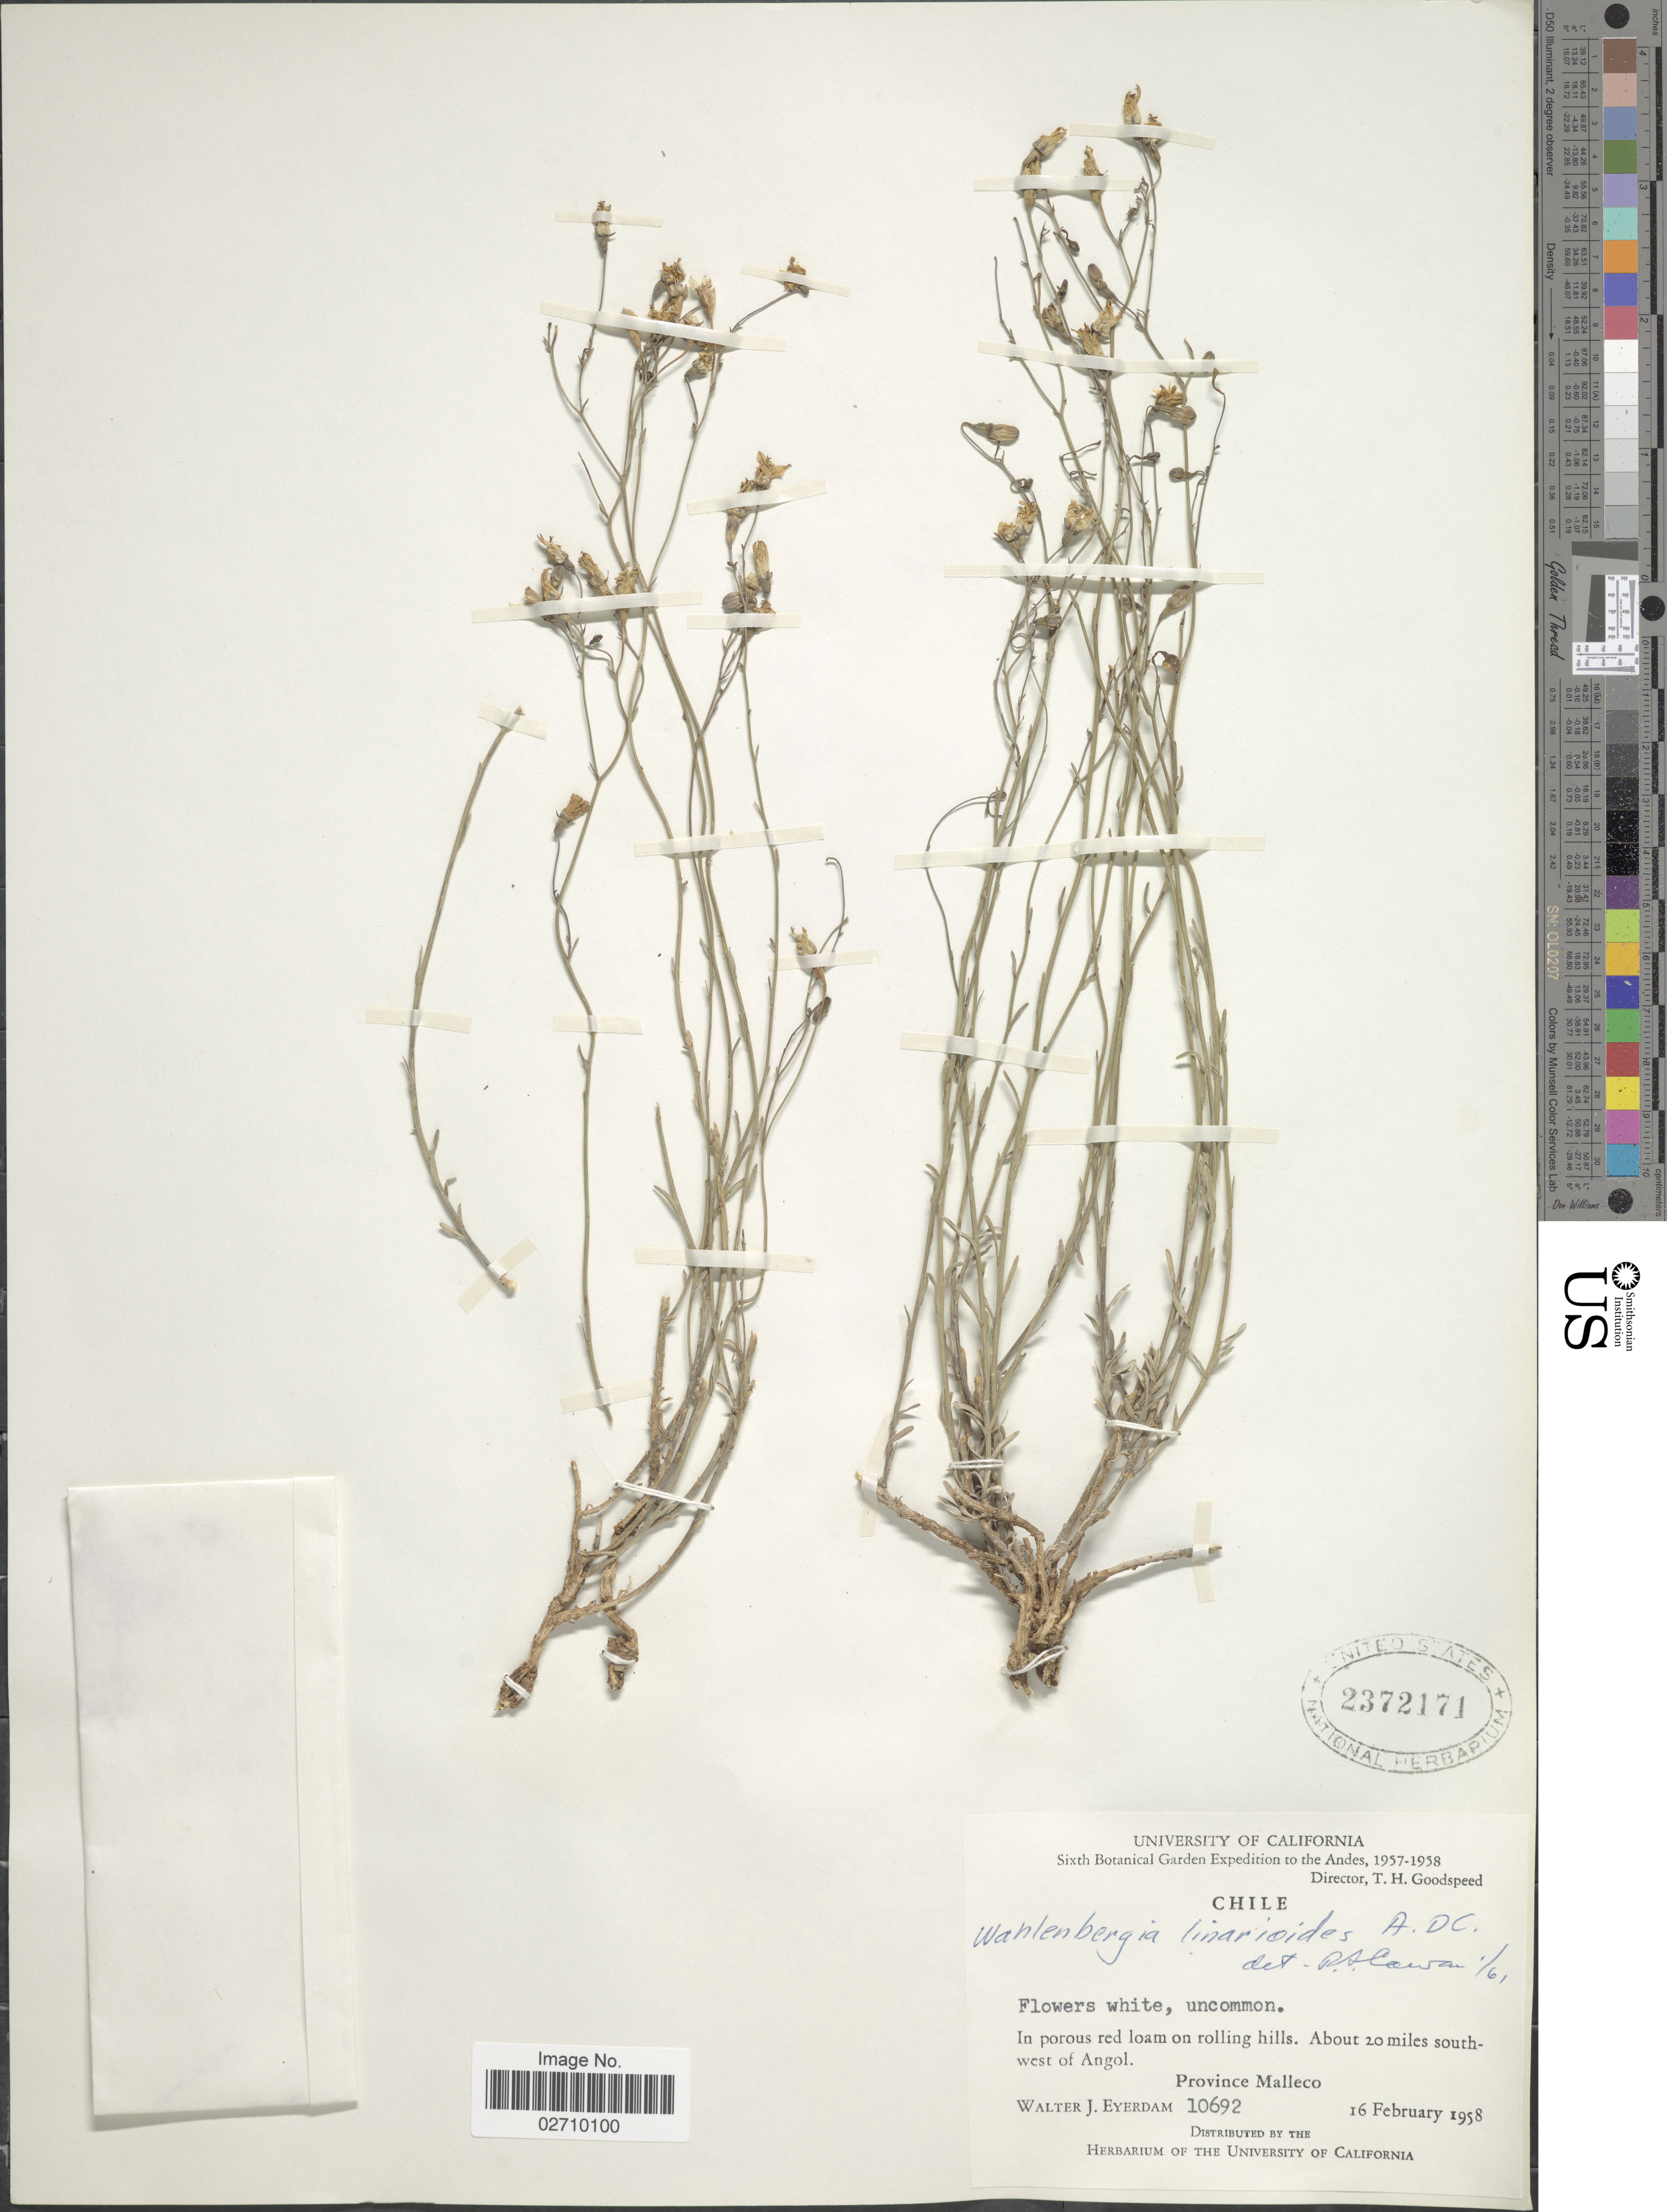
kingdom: Plantae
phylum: Tracheophyta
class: Magnoliopsida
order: Asterales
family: Campanulaceae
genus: Wahlenbergia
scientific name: Wahlenbergia linarioides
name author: (Lam.) A. DC.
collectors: W. J. Eyerdam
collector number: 10692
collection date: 1958-02-16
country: Chile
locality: Andes. About 20 miles south-west of Angol. Province of Malleco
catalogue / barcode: US 2372171